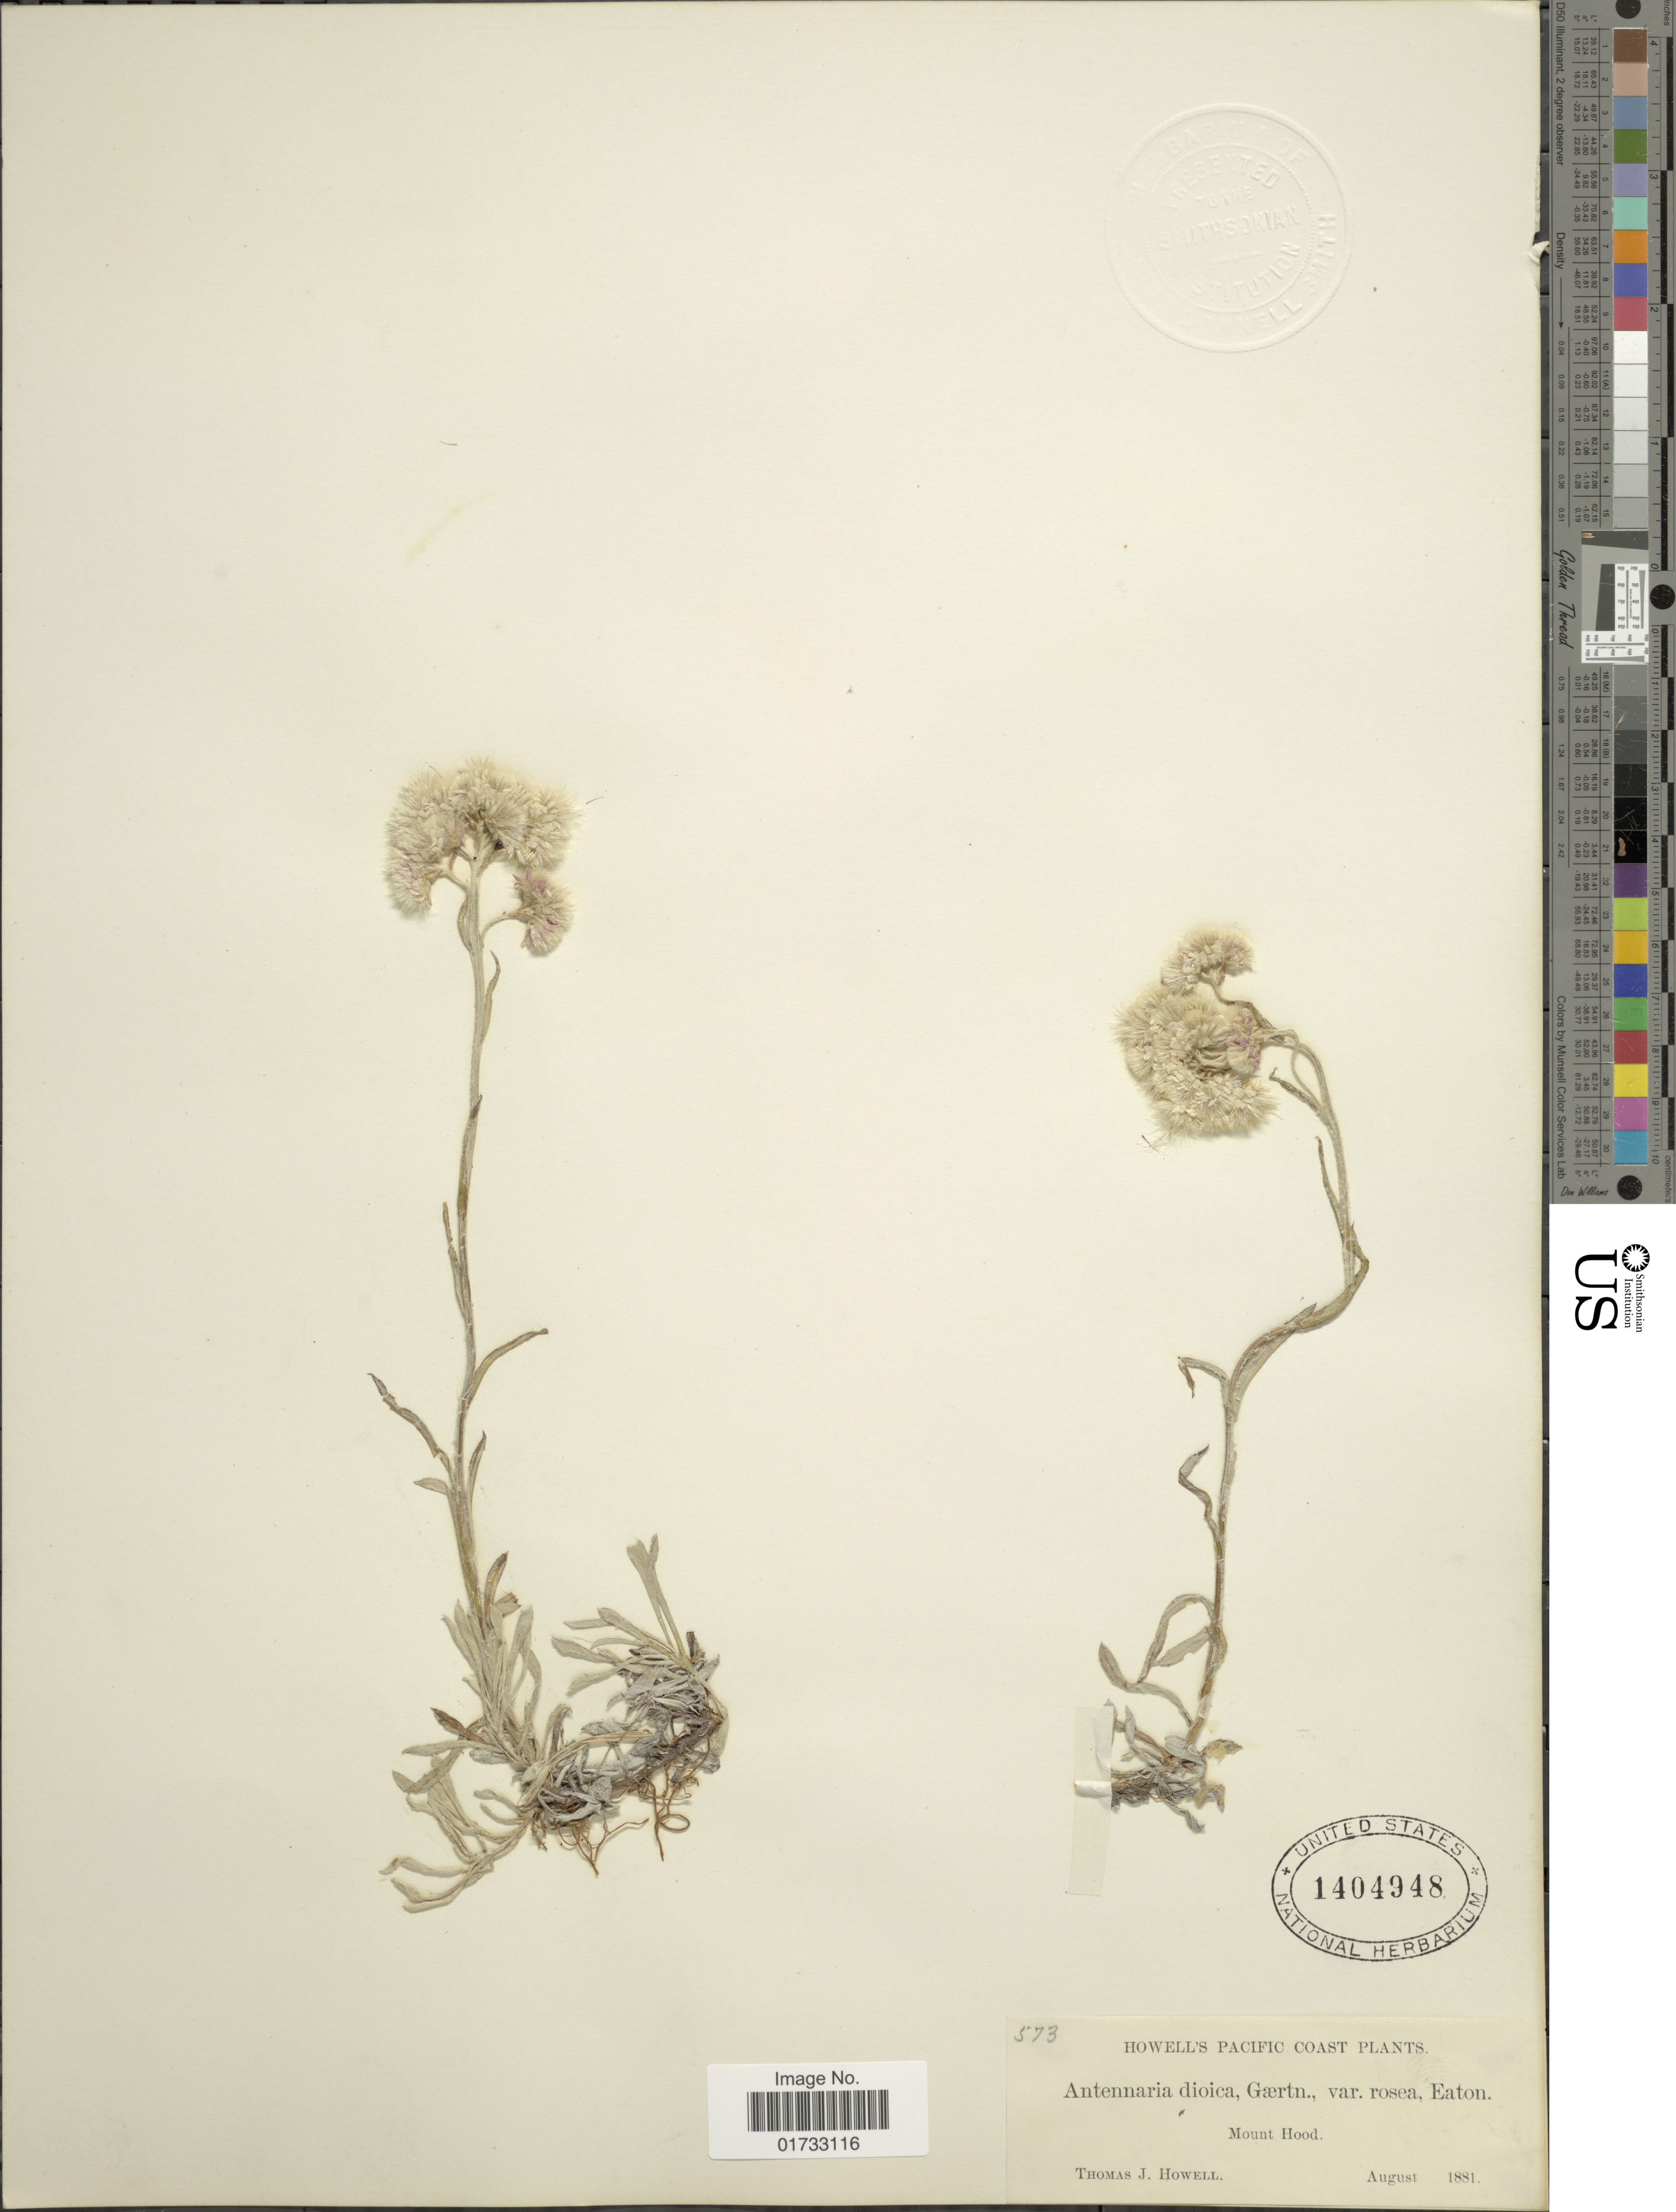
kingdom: Plantae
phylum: Tracheophyta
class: Magnoliopsida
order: Asterales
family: Asteraceae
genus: Antennaria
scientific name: Antennaria rosea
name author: Greene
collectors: T. J. Howell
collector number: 573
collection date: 1881-08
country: United States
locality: Pacific Coast, Mount Hood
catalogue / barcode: US 1404948